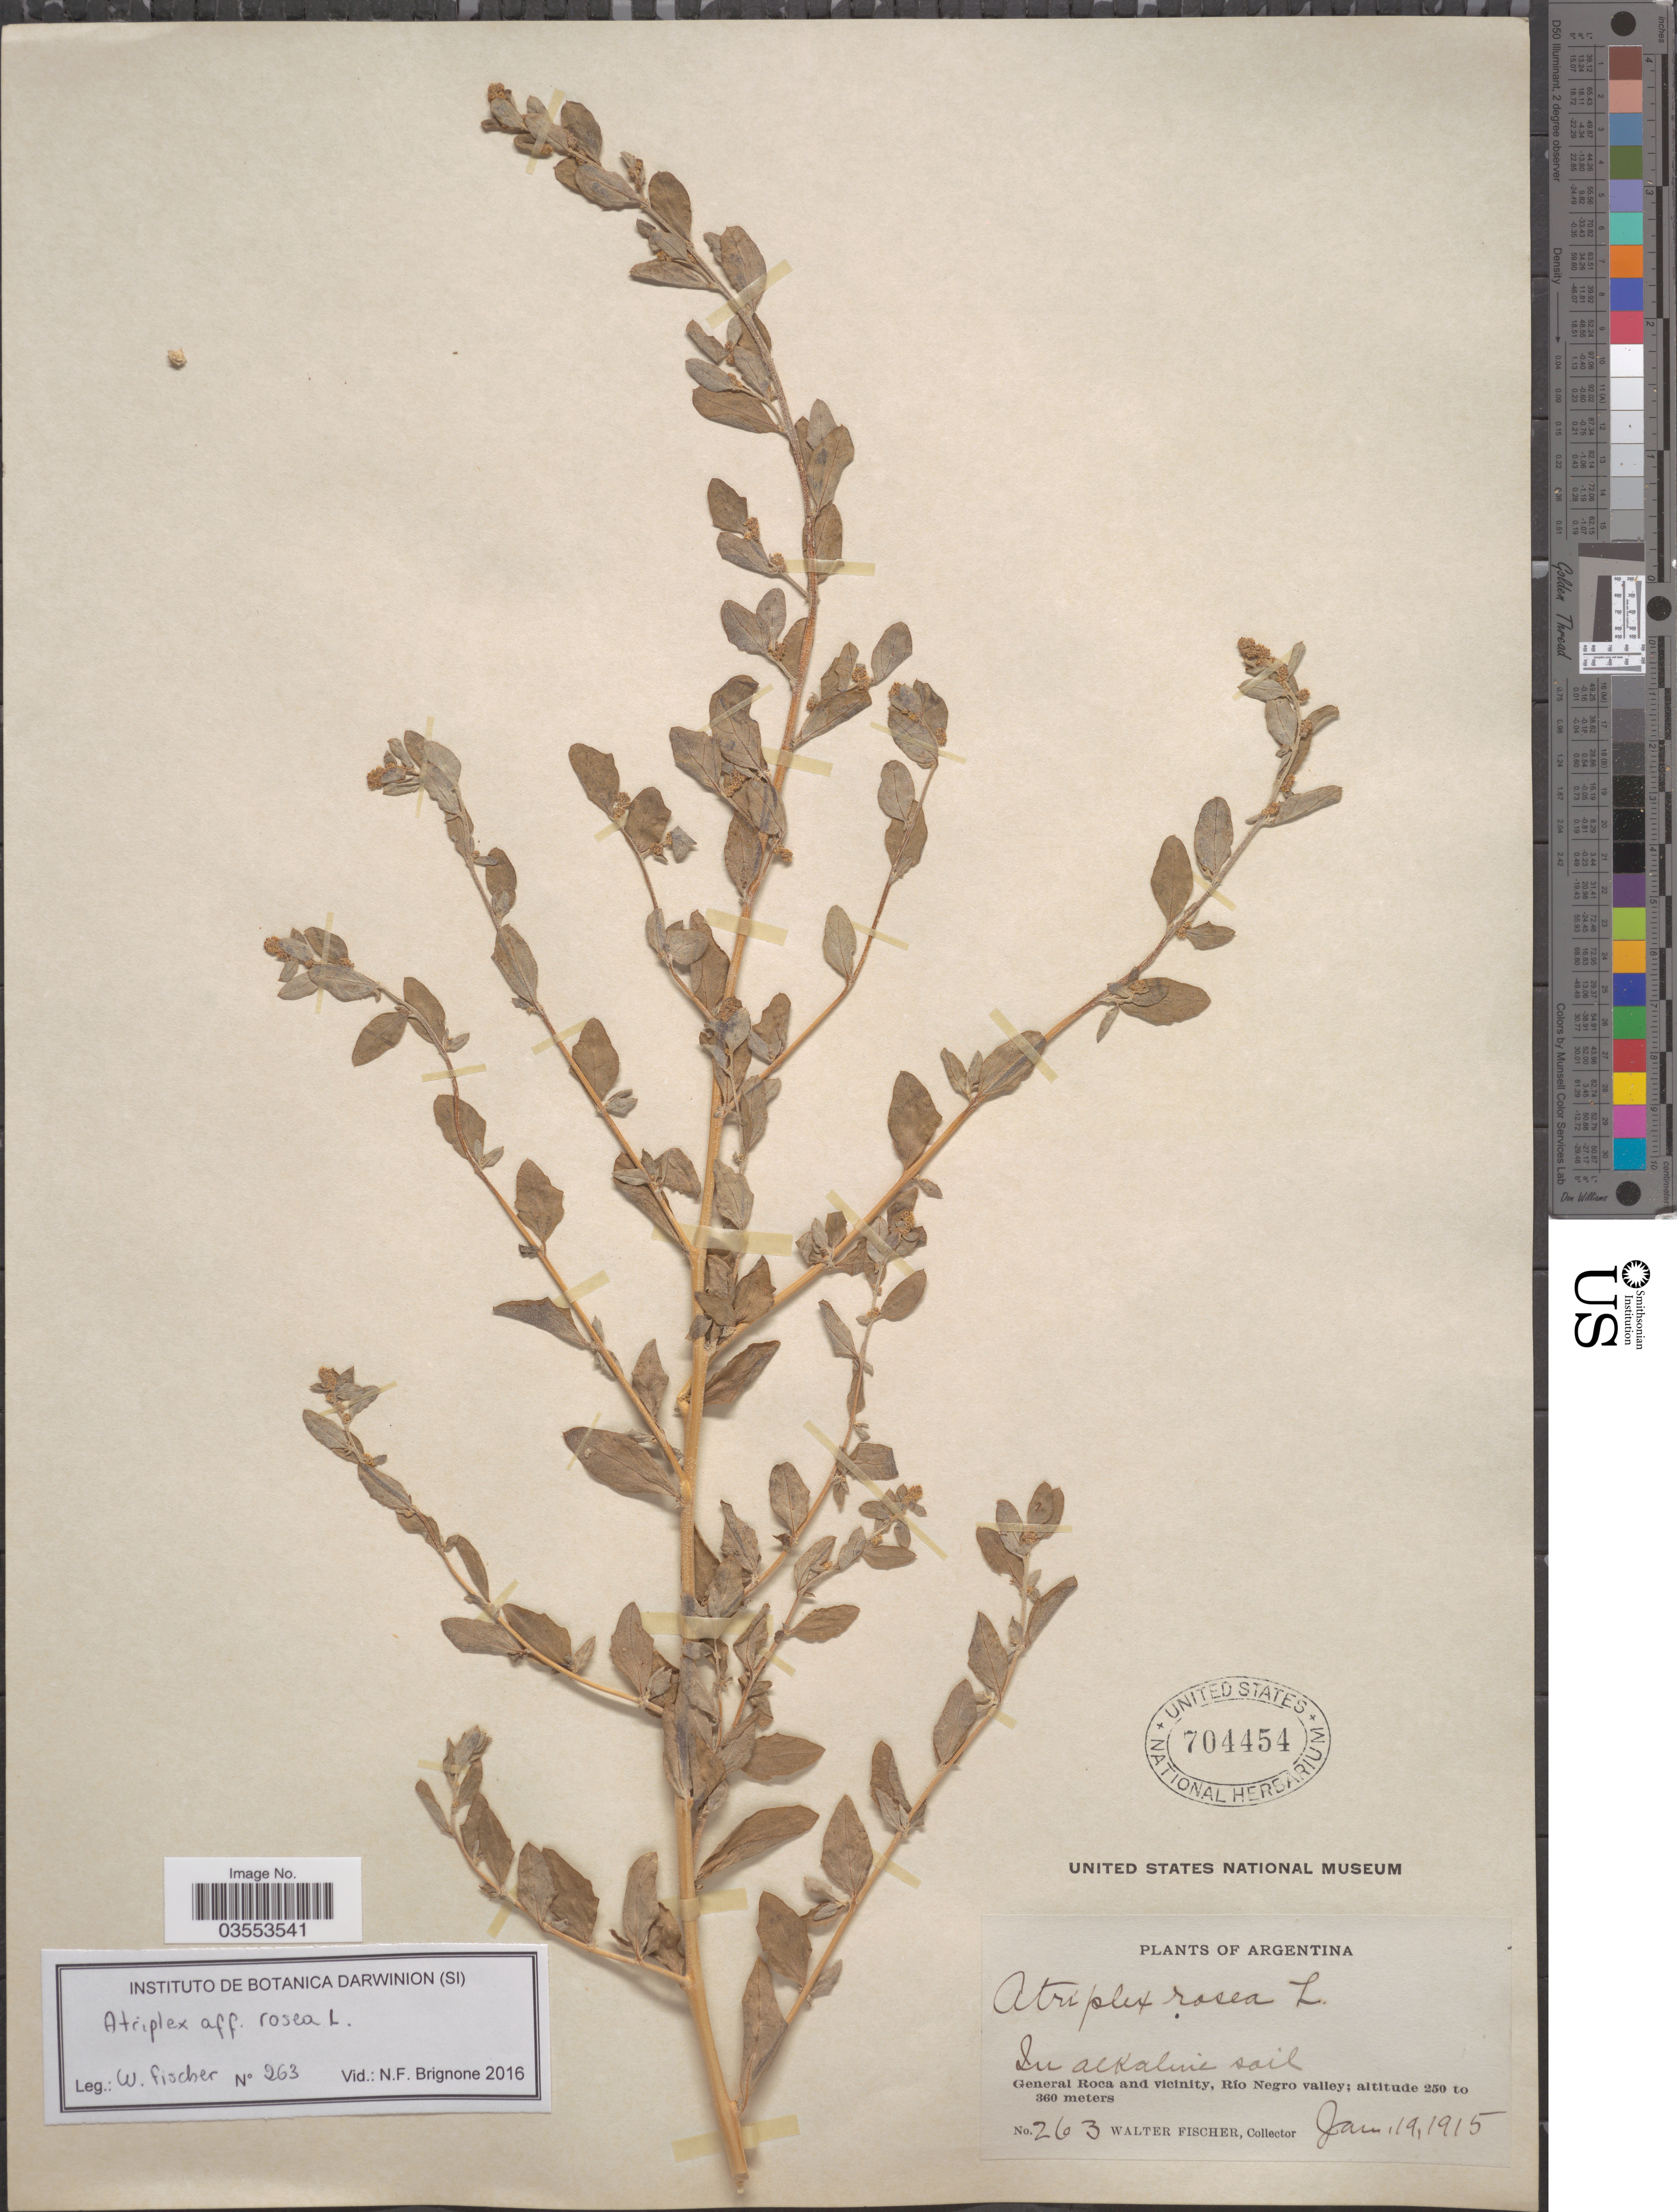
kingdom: Plantae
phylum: Tracheophyta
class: Magnoliopsida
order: Caryophyllales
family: Amaranthaceae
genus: Atriplex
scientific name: Atriplex rosea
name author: L.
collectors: W. Fischer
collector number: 263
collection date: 1915-01-19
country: Argentina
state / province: Rio Negro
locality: General Roca and vicinity, Río Negro valley.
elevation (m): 250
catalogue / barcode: US 704454